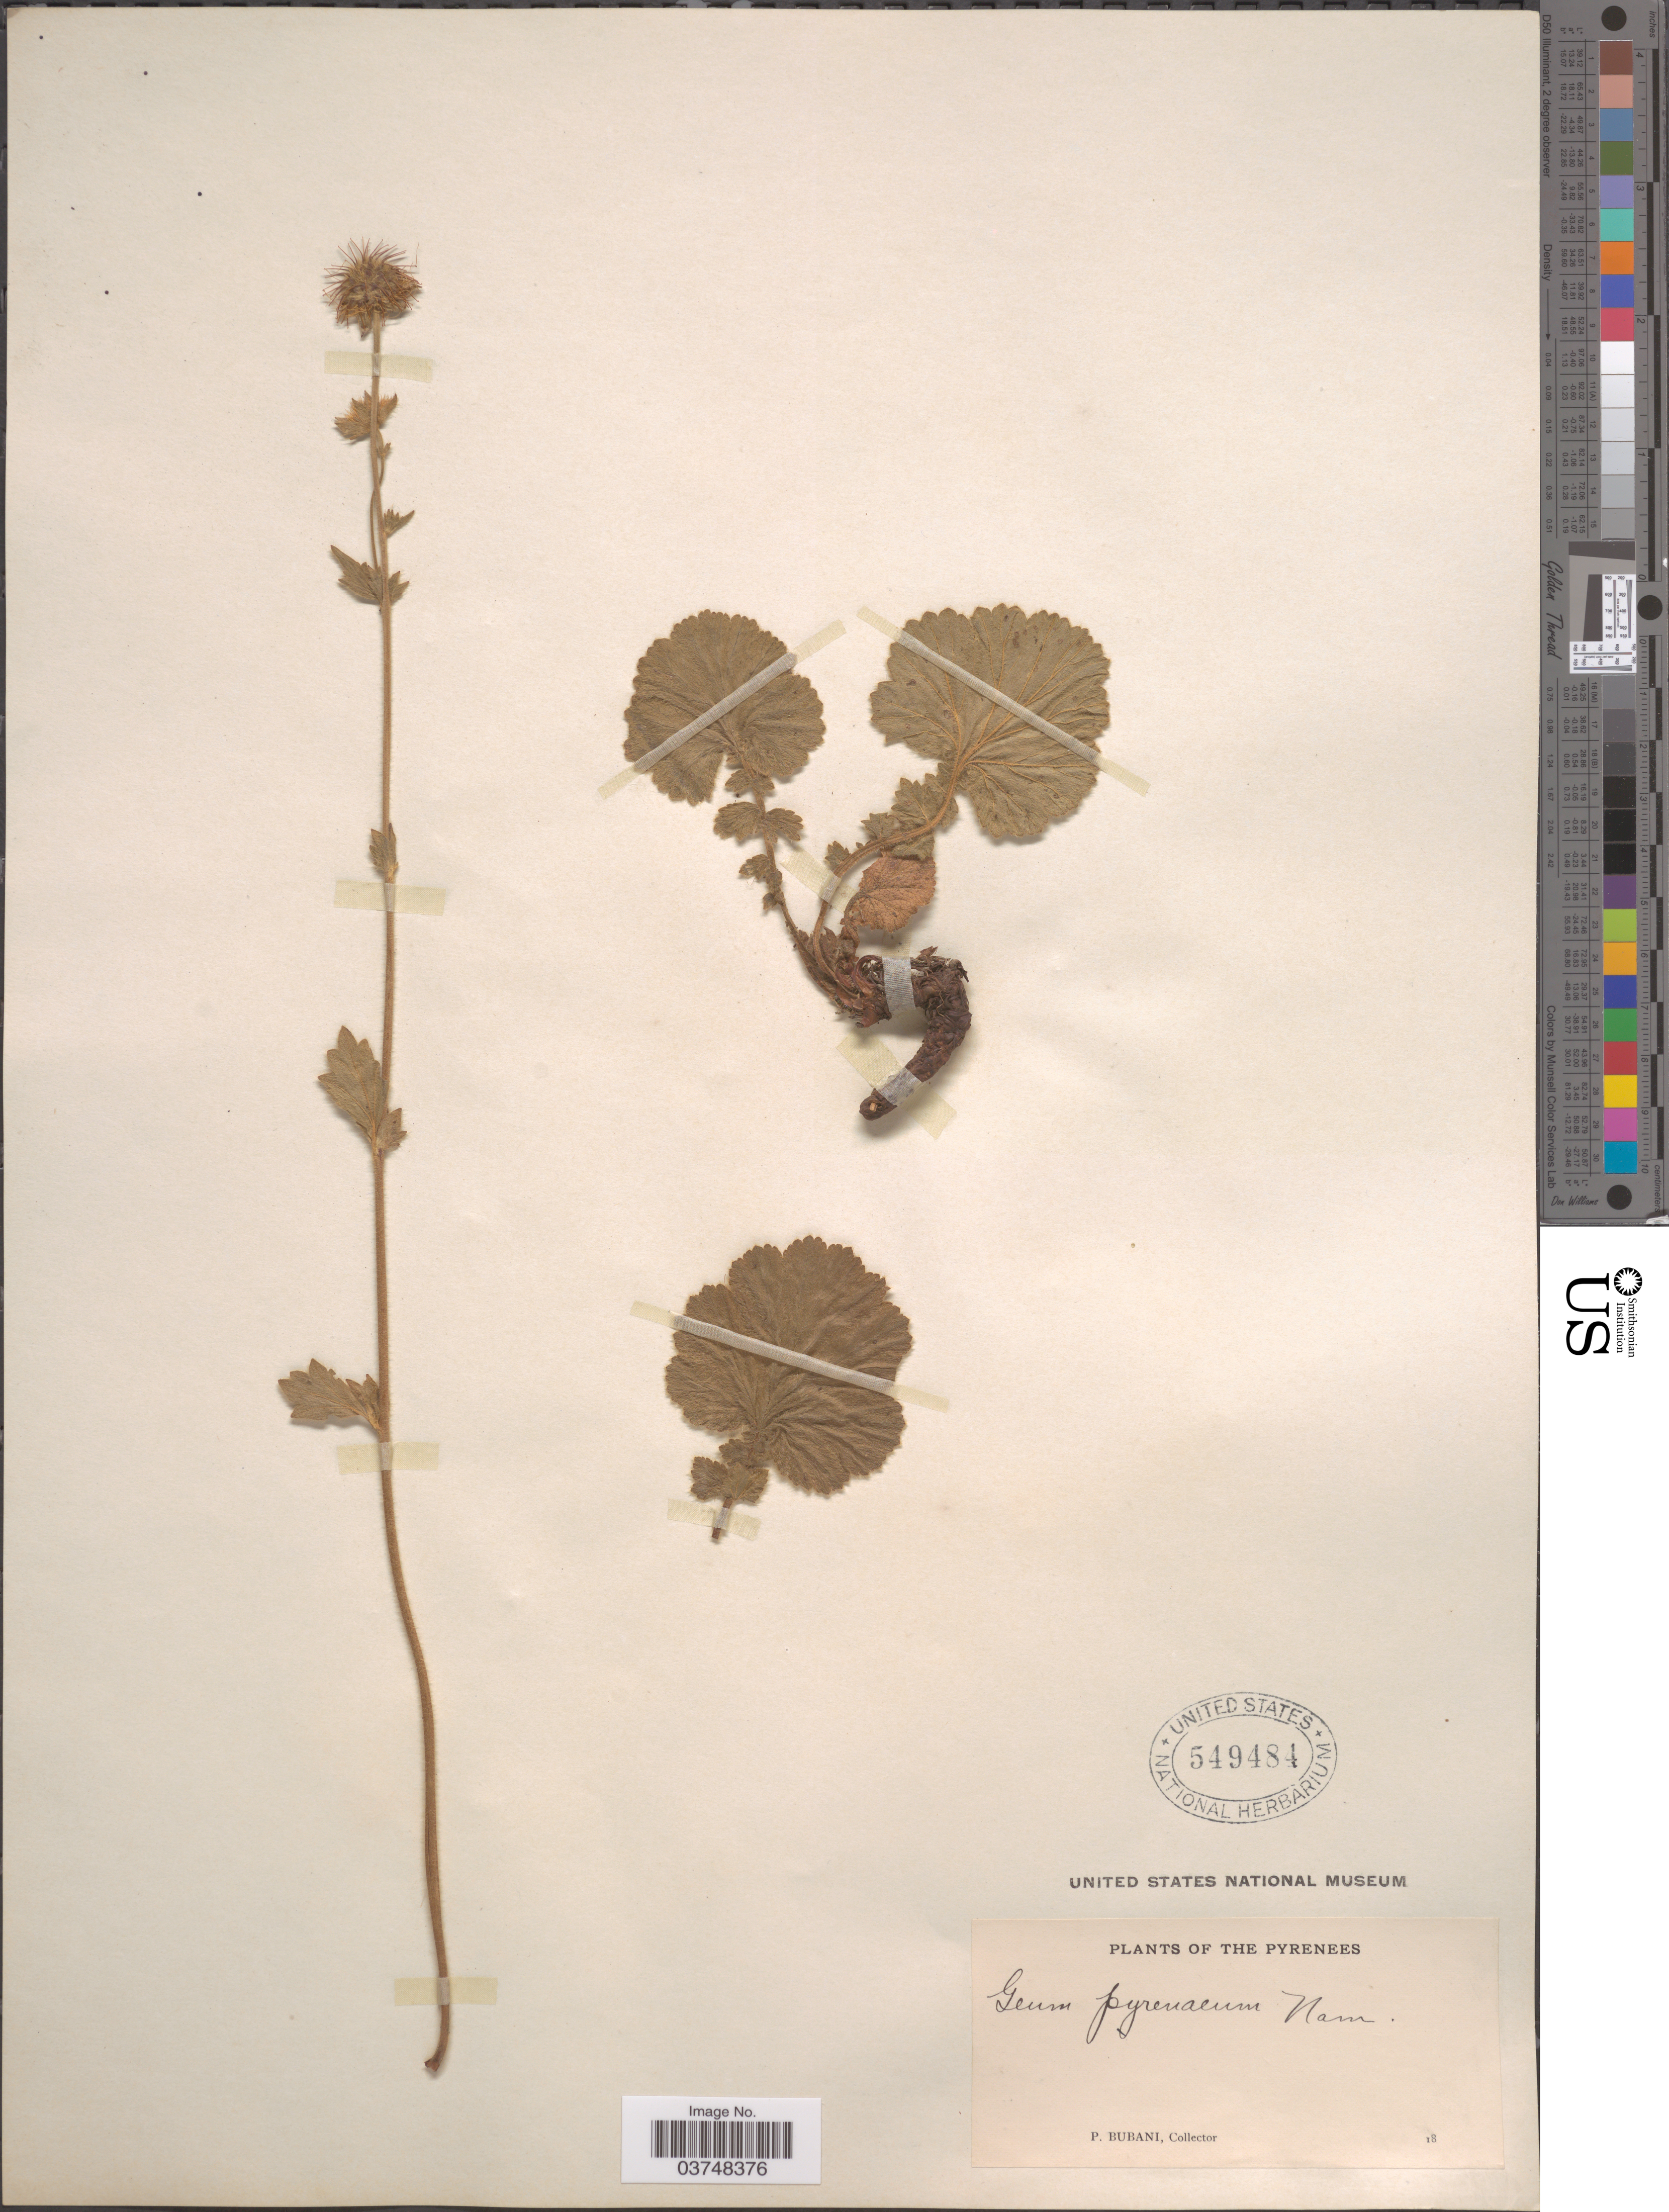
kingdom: Plantae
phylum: Tracheophyta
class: Magnoliopsida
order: Rosales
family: Rosaceae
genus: Geum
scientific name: Geum pyrenaicum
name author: Mill.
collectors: P. Bubani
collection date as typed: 18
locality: The Pyrenees.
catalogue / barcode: US 549484